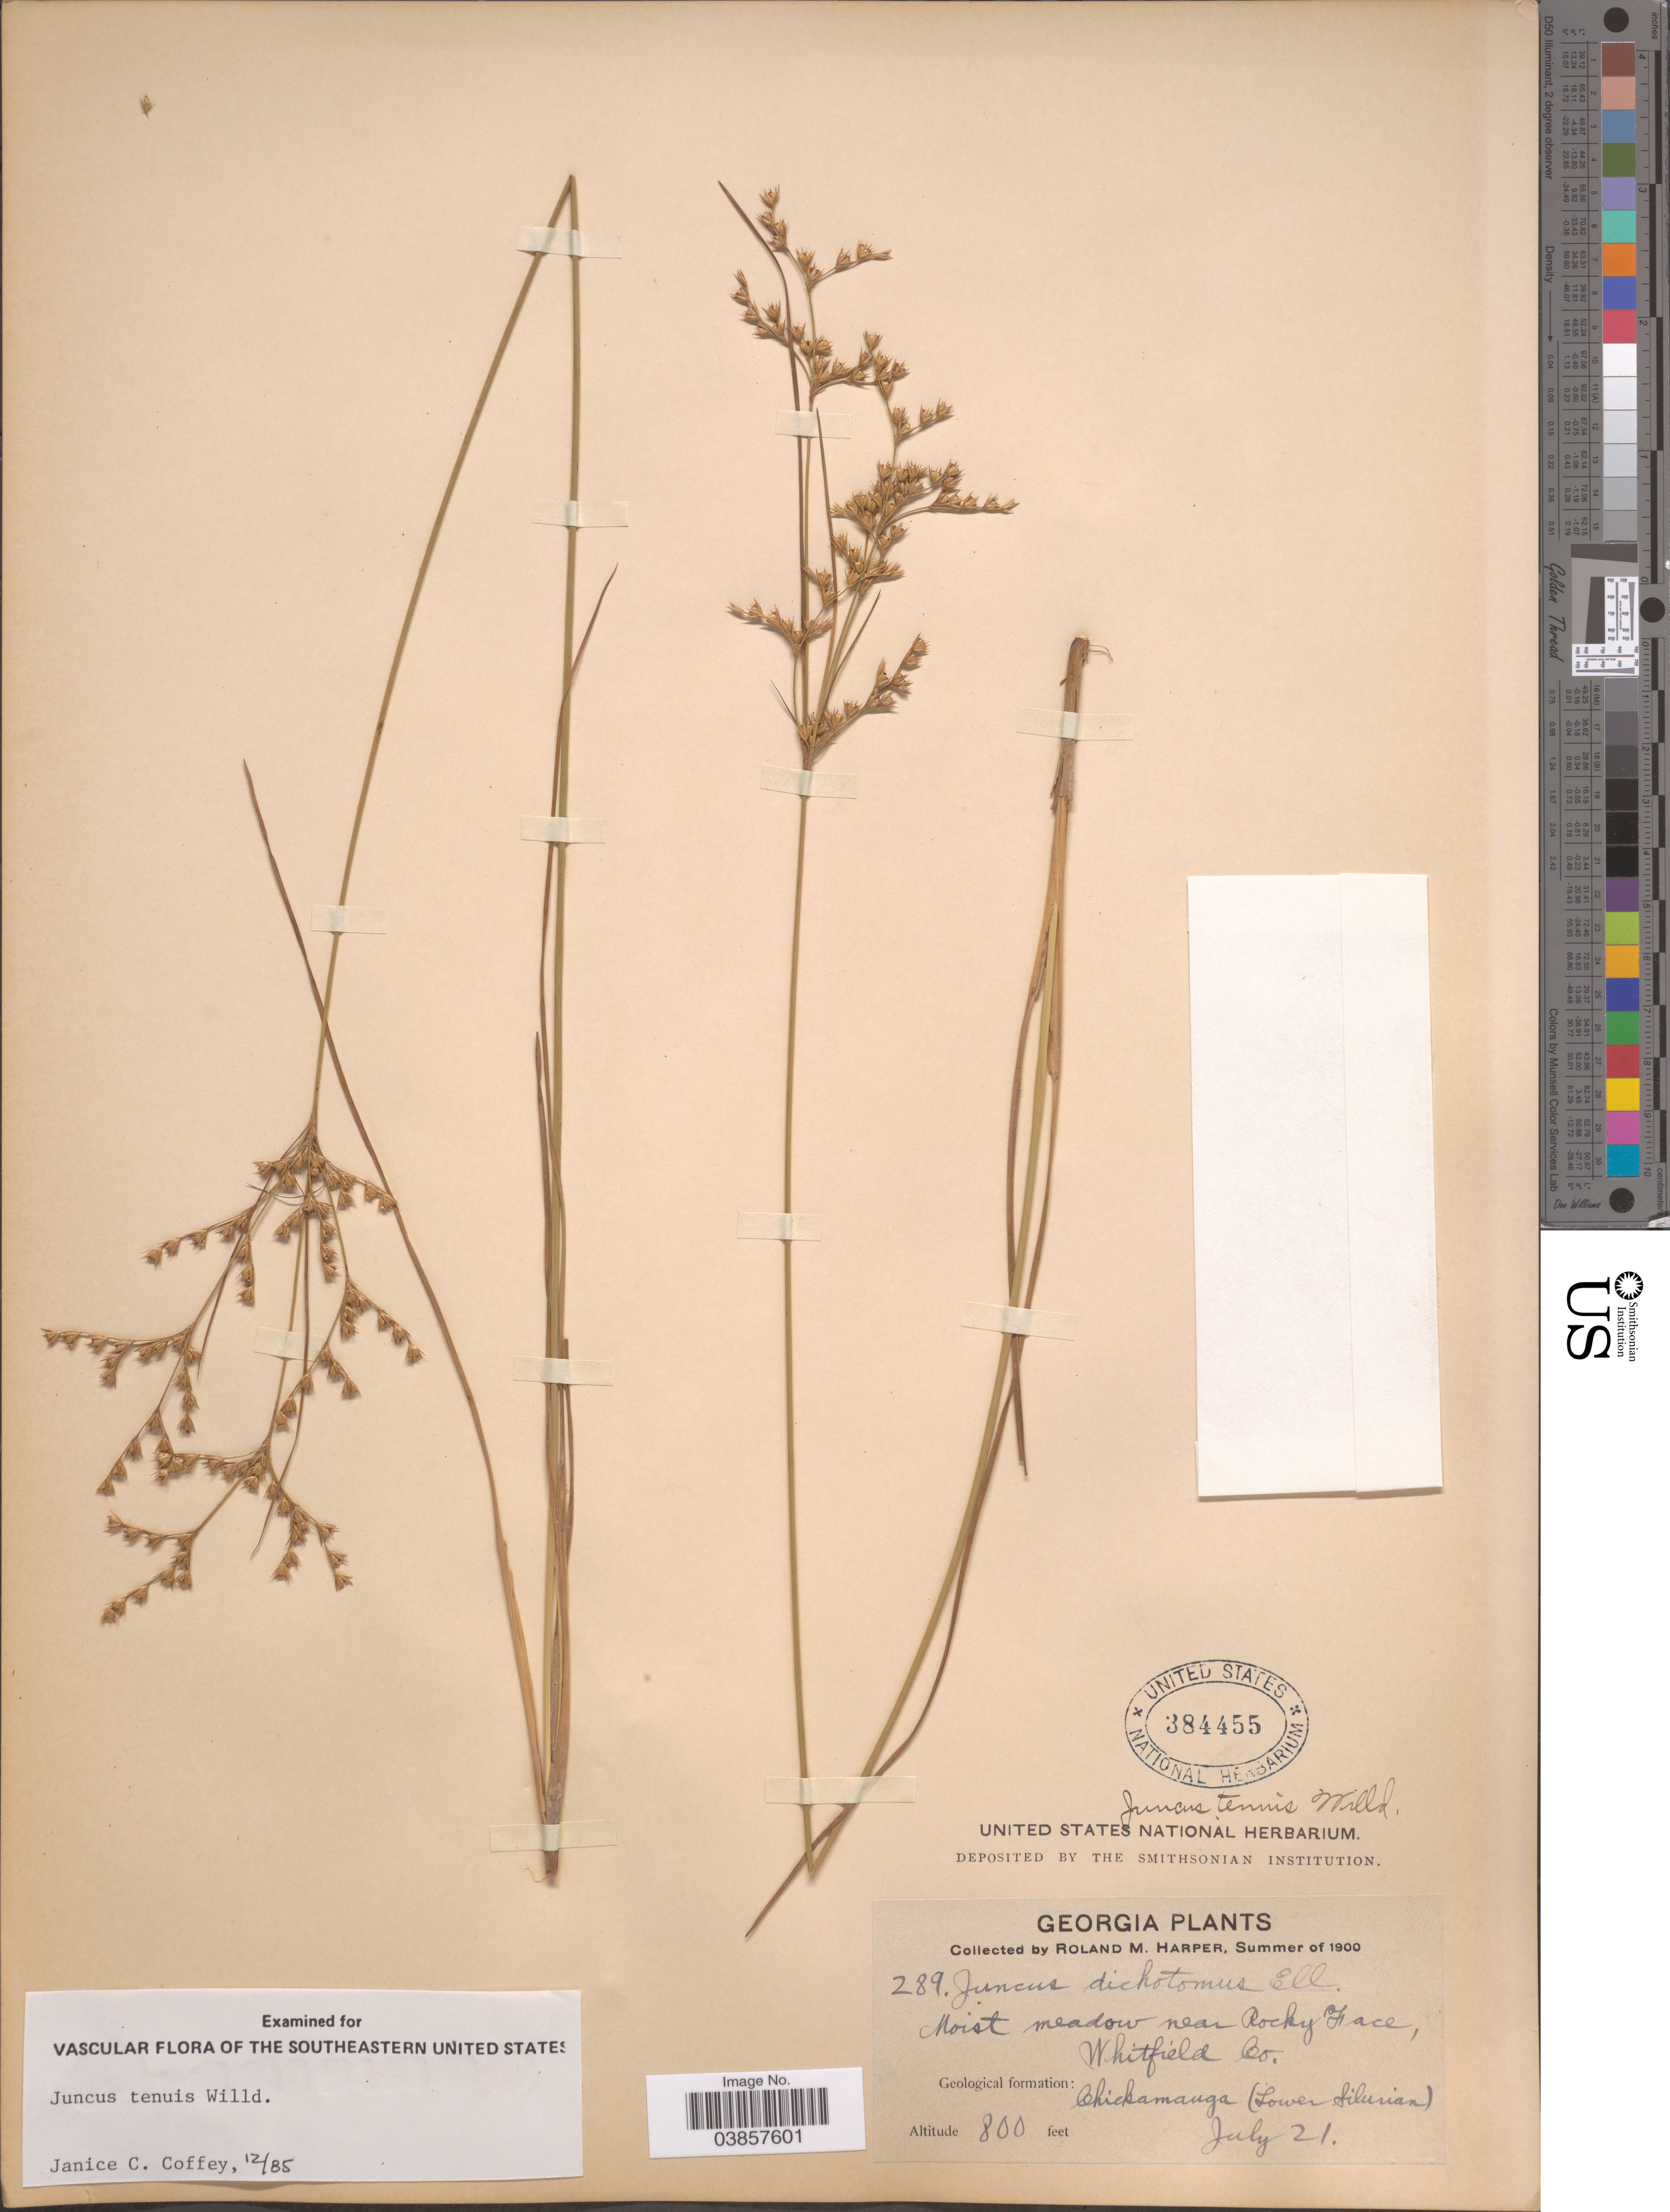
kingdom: Plantae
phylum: Tracheophyta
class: Liliopsida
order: Poales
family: Juncaceae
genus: Juncus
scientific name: Juncus tenuis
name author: Willd.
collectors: R. M. Harper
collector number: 289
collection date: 1900-07-21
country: United States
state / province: Georgia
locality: Near Rocky Face, Whitfield Co. Geological formation: Chickamauga (Lower Silurian).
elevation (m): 244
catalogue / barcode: US 384455